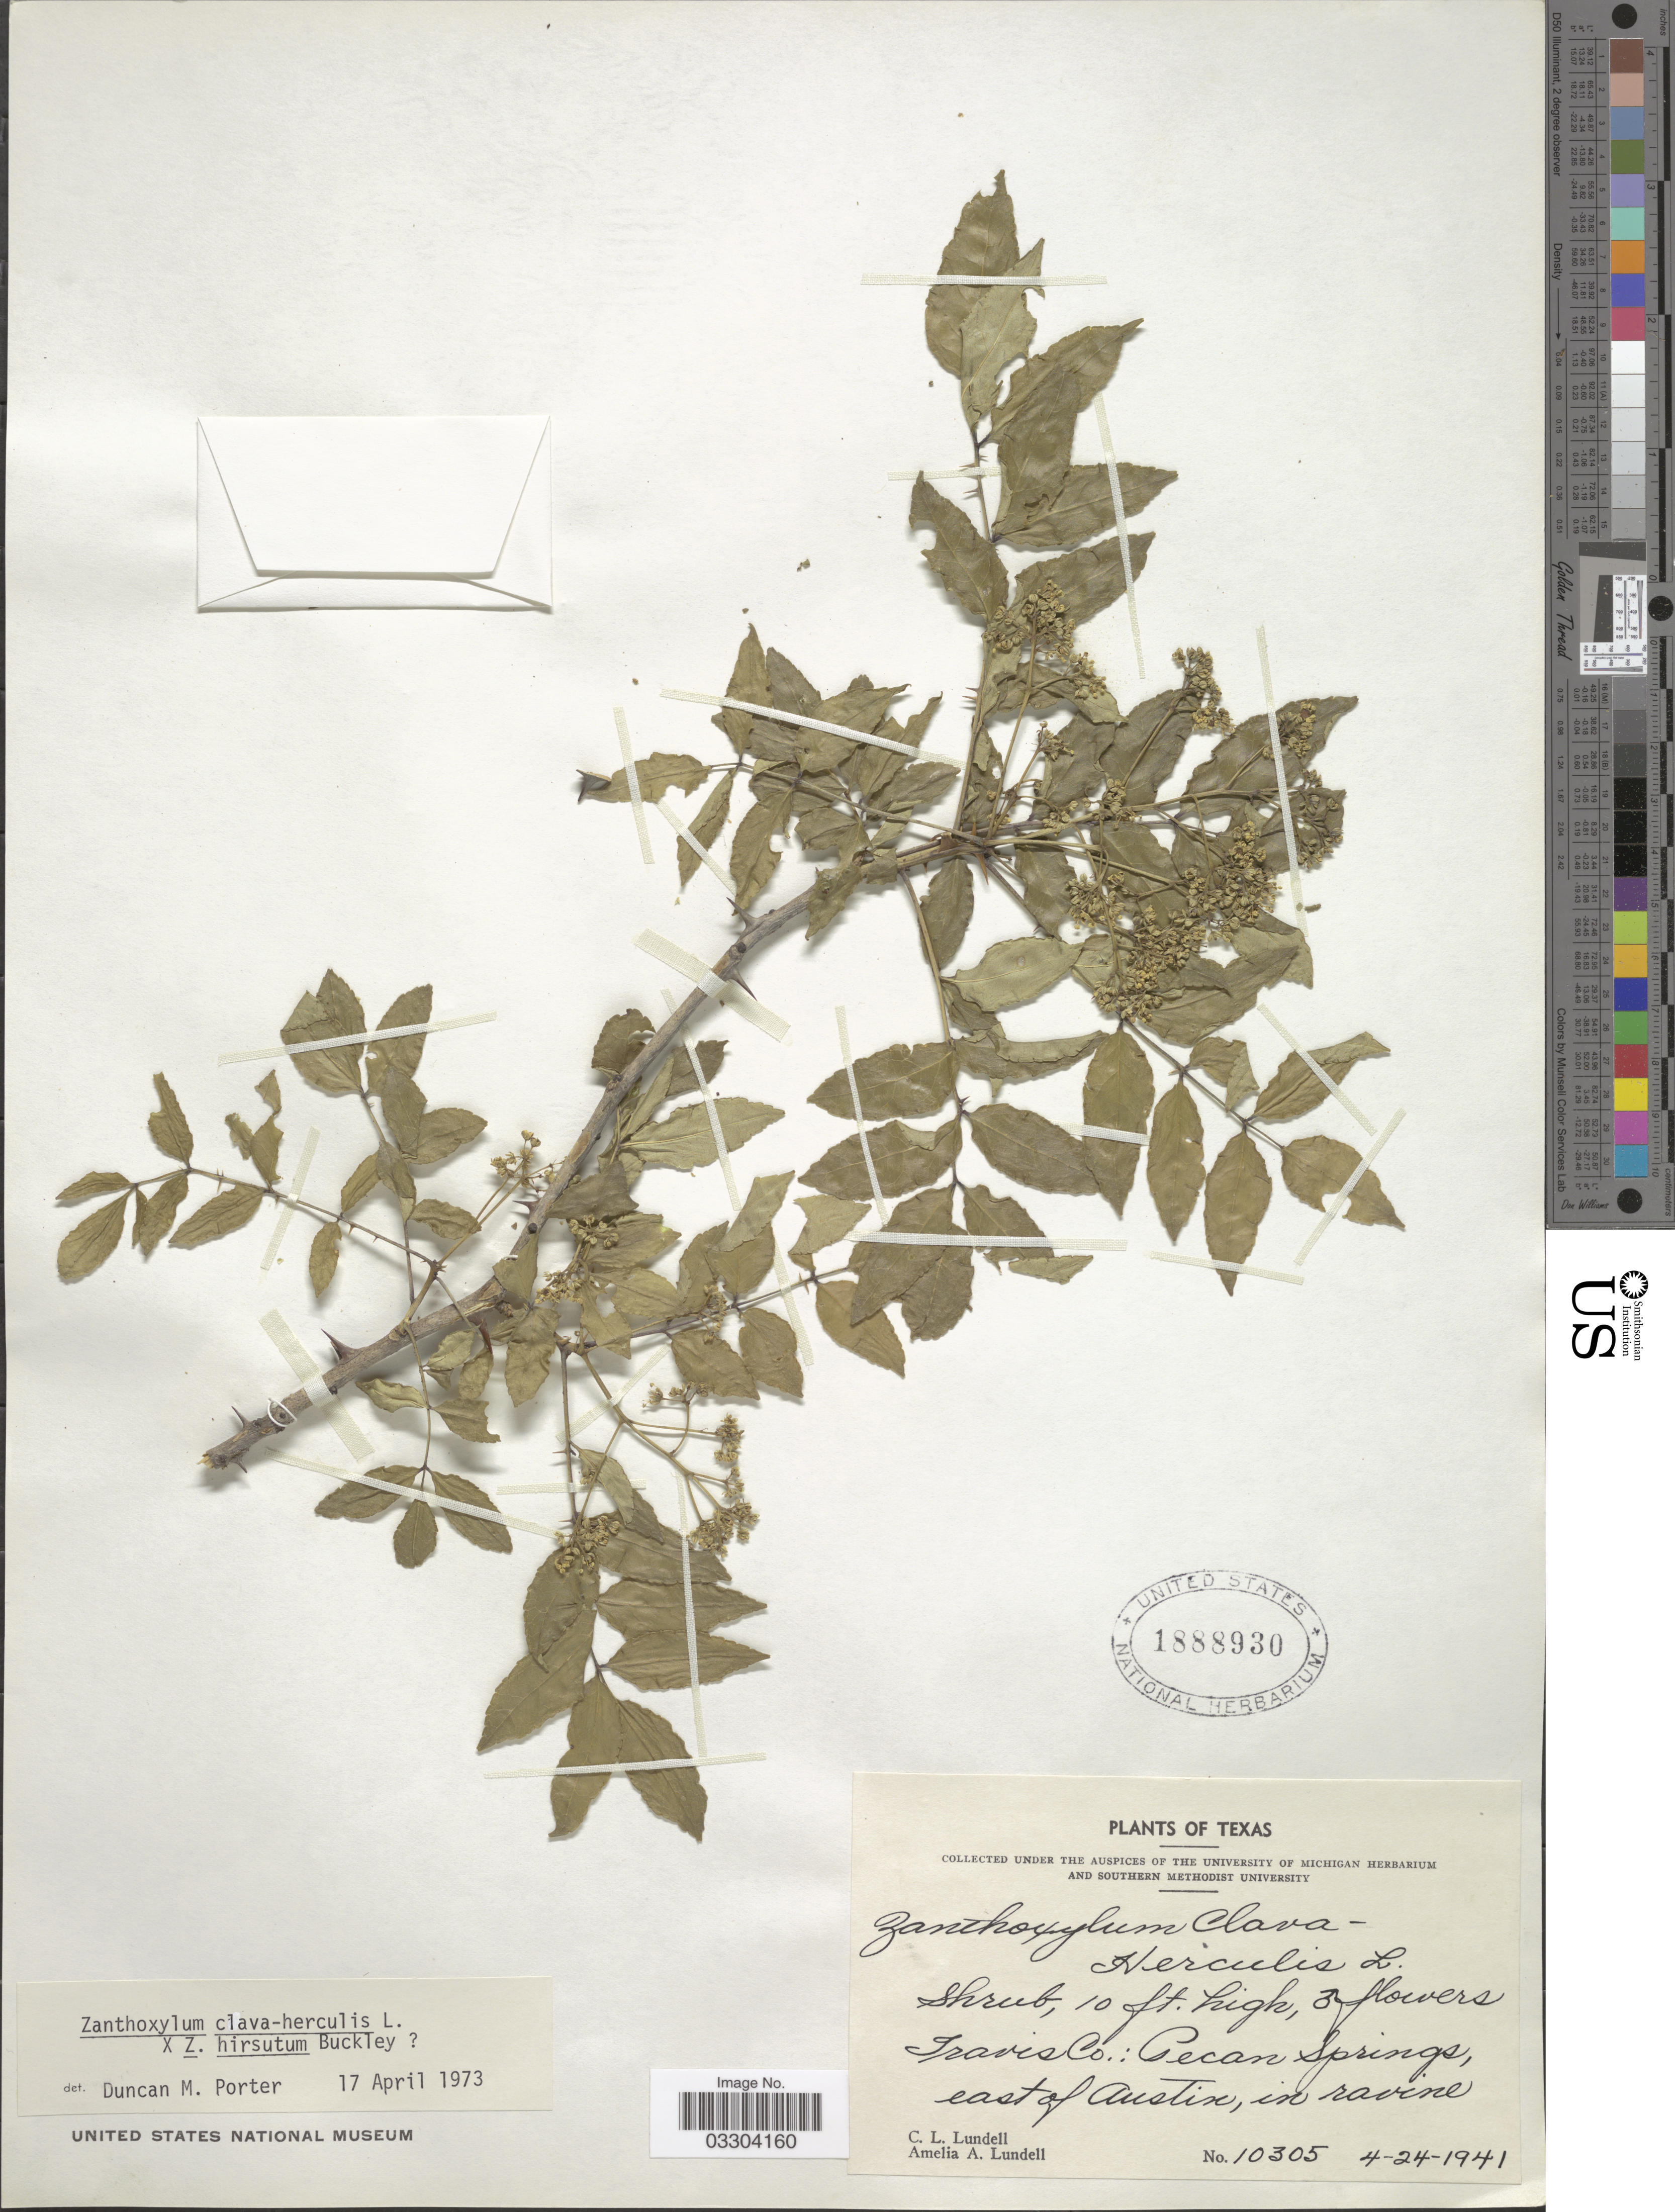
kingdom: Plantae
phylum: Tracheophyta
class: Magnoliopsida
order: Sapindales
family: Rutaceae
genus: Zanthoxylum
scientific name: Zanthoxylum clava-herculis x Z. hirsutum Buckley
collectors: C. L. Lundell & A. A. Lundell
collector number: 10305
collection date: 1941-04-24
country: United States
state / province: Texas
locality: Travis Co.: Pecan Springs, east of Austin, in ravine.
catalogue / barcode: US 1888930